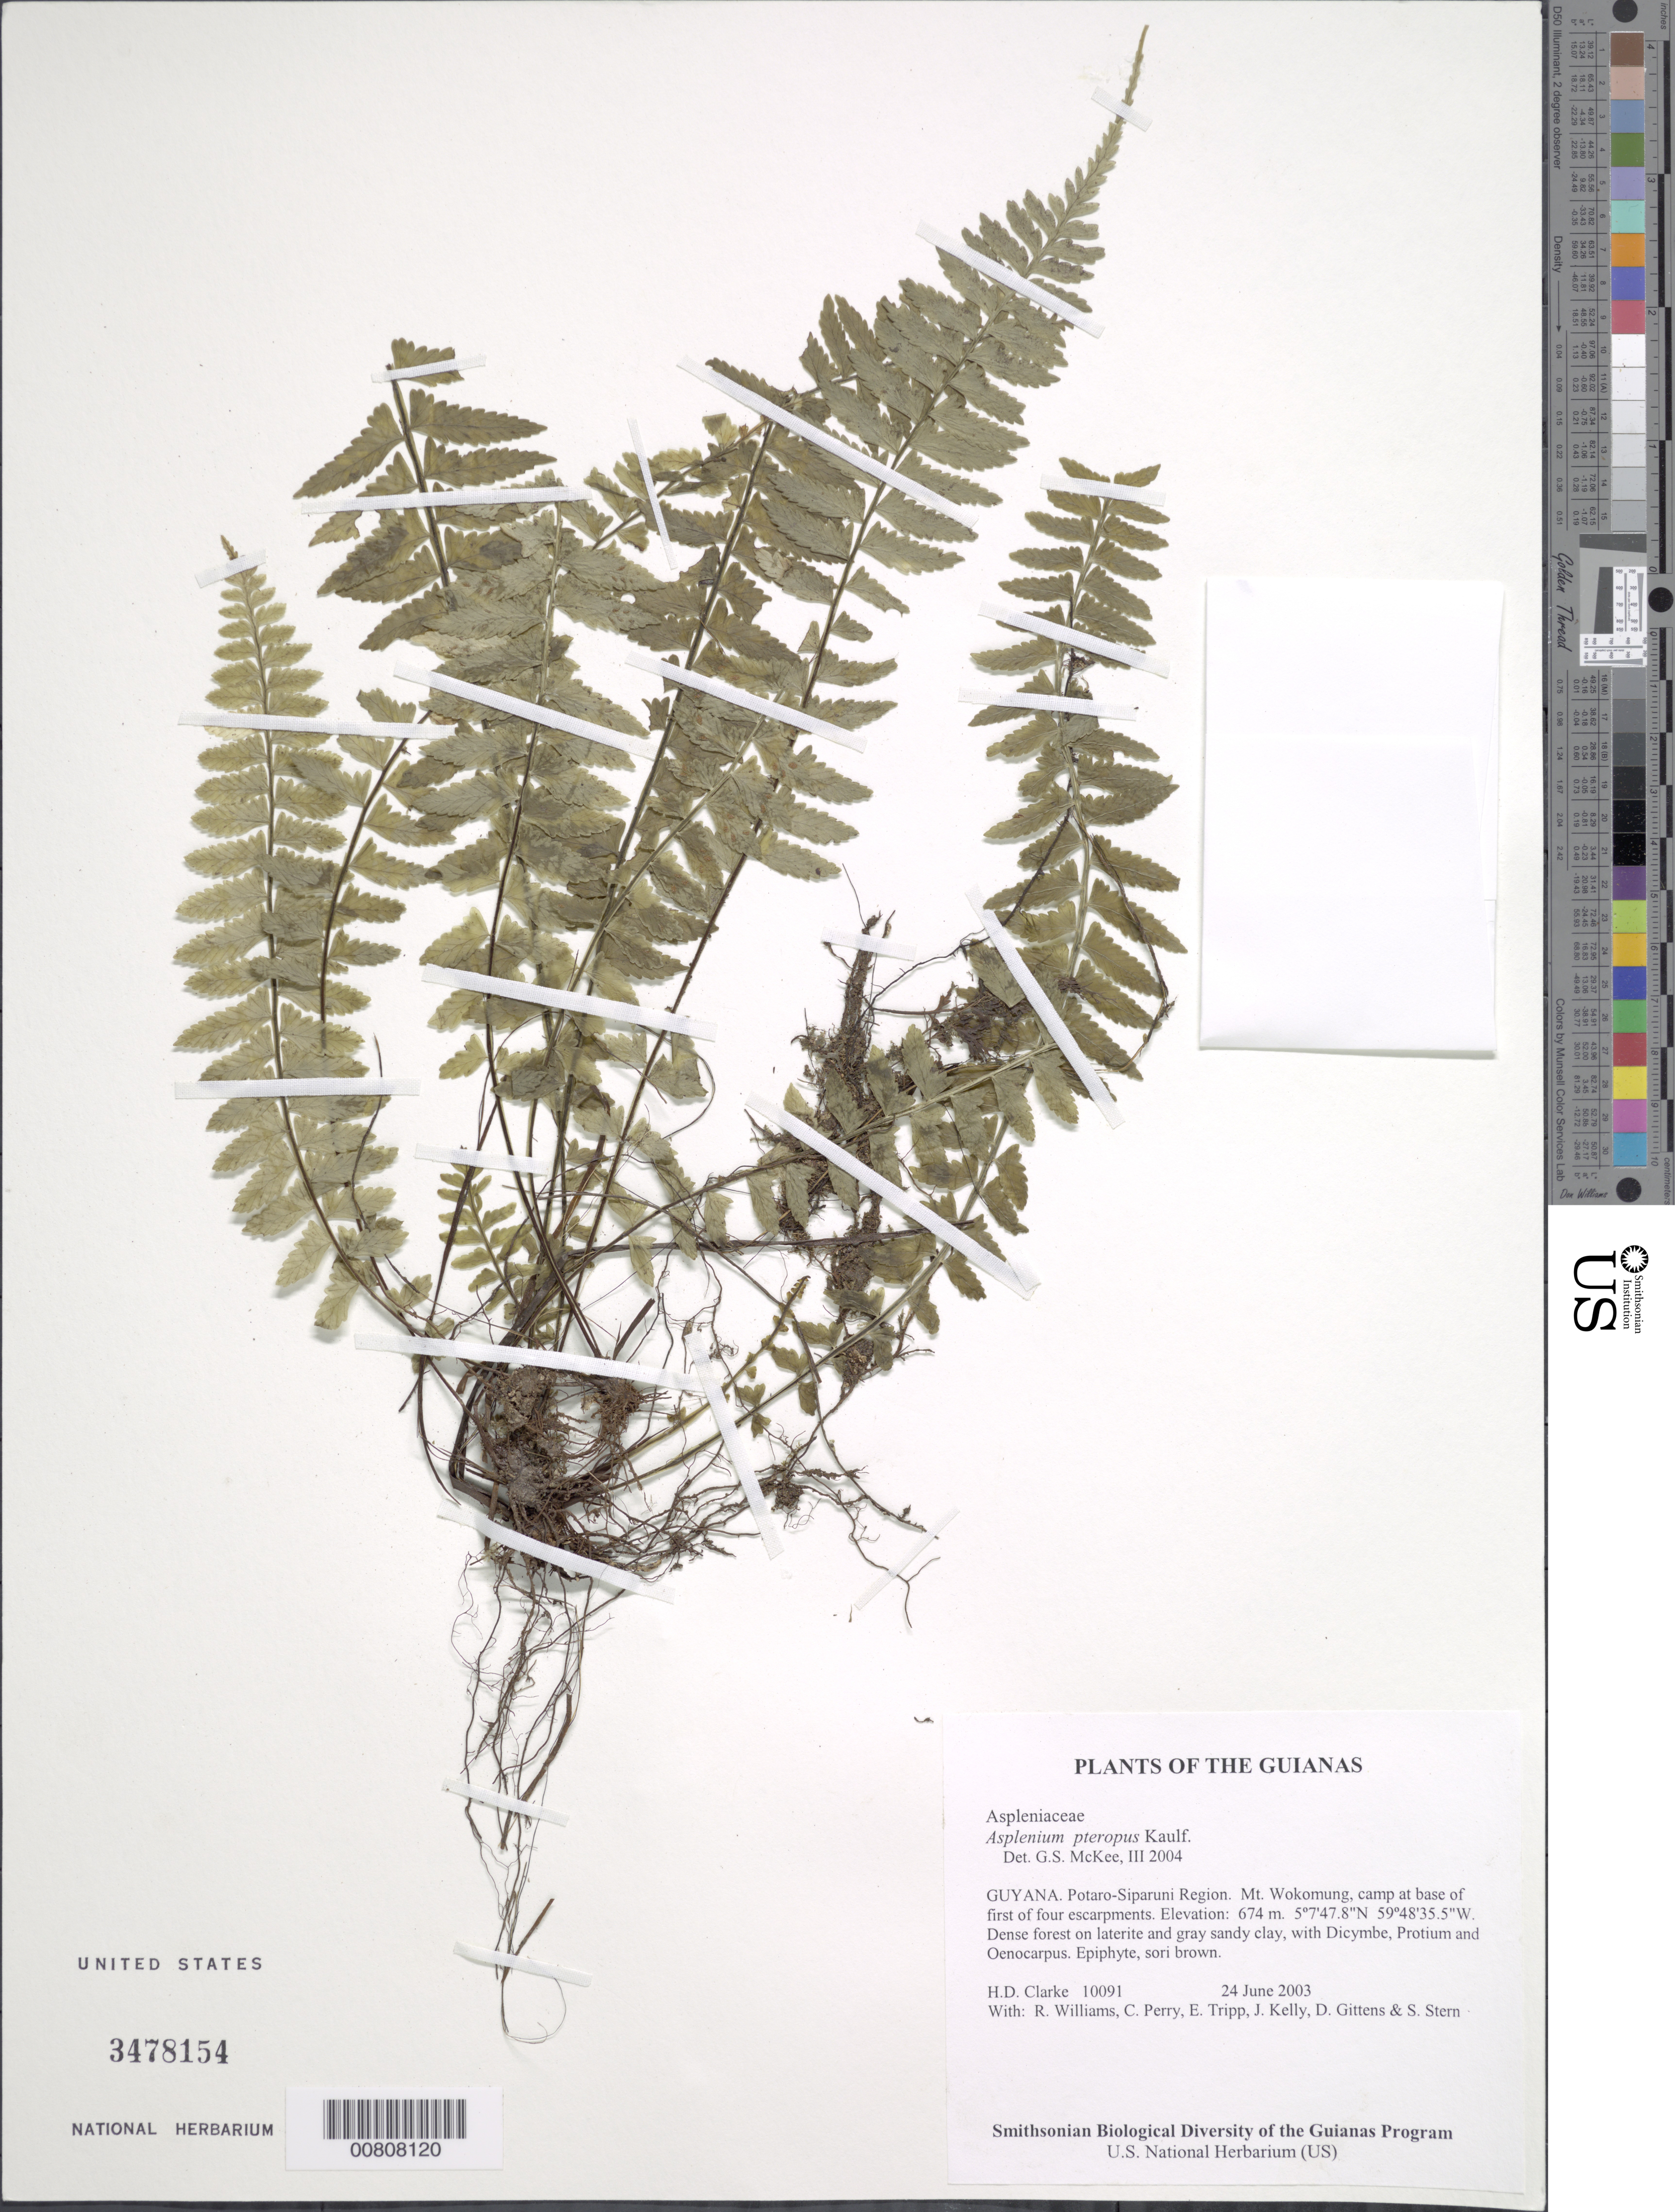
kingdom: Plantae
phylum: Tracheophyta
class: Polypodiopsida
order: Polypodiales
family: Aspleniaceae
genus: Asplenium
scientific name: Asplenium pteropus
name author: Kaulf.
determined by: McKee, G. S., (US), NMNH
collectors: H. D. Clarke, R. Williams, C. Perry, E. Tripp, J. Kelly, D. Gittens & S. R. Stern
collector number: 10091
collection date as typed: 24 June 2003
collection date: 2003-06-24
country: Guyana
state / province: Potaro-Siparuni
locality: Mt. Wokomung, camp at base of first of four escarpments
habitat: Dense forest on laterite and gray sandy clay, with Dicymbe, Protium and Oenocarpus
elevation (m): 674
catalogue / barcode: US 3478154